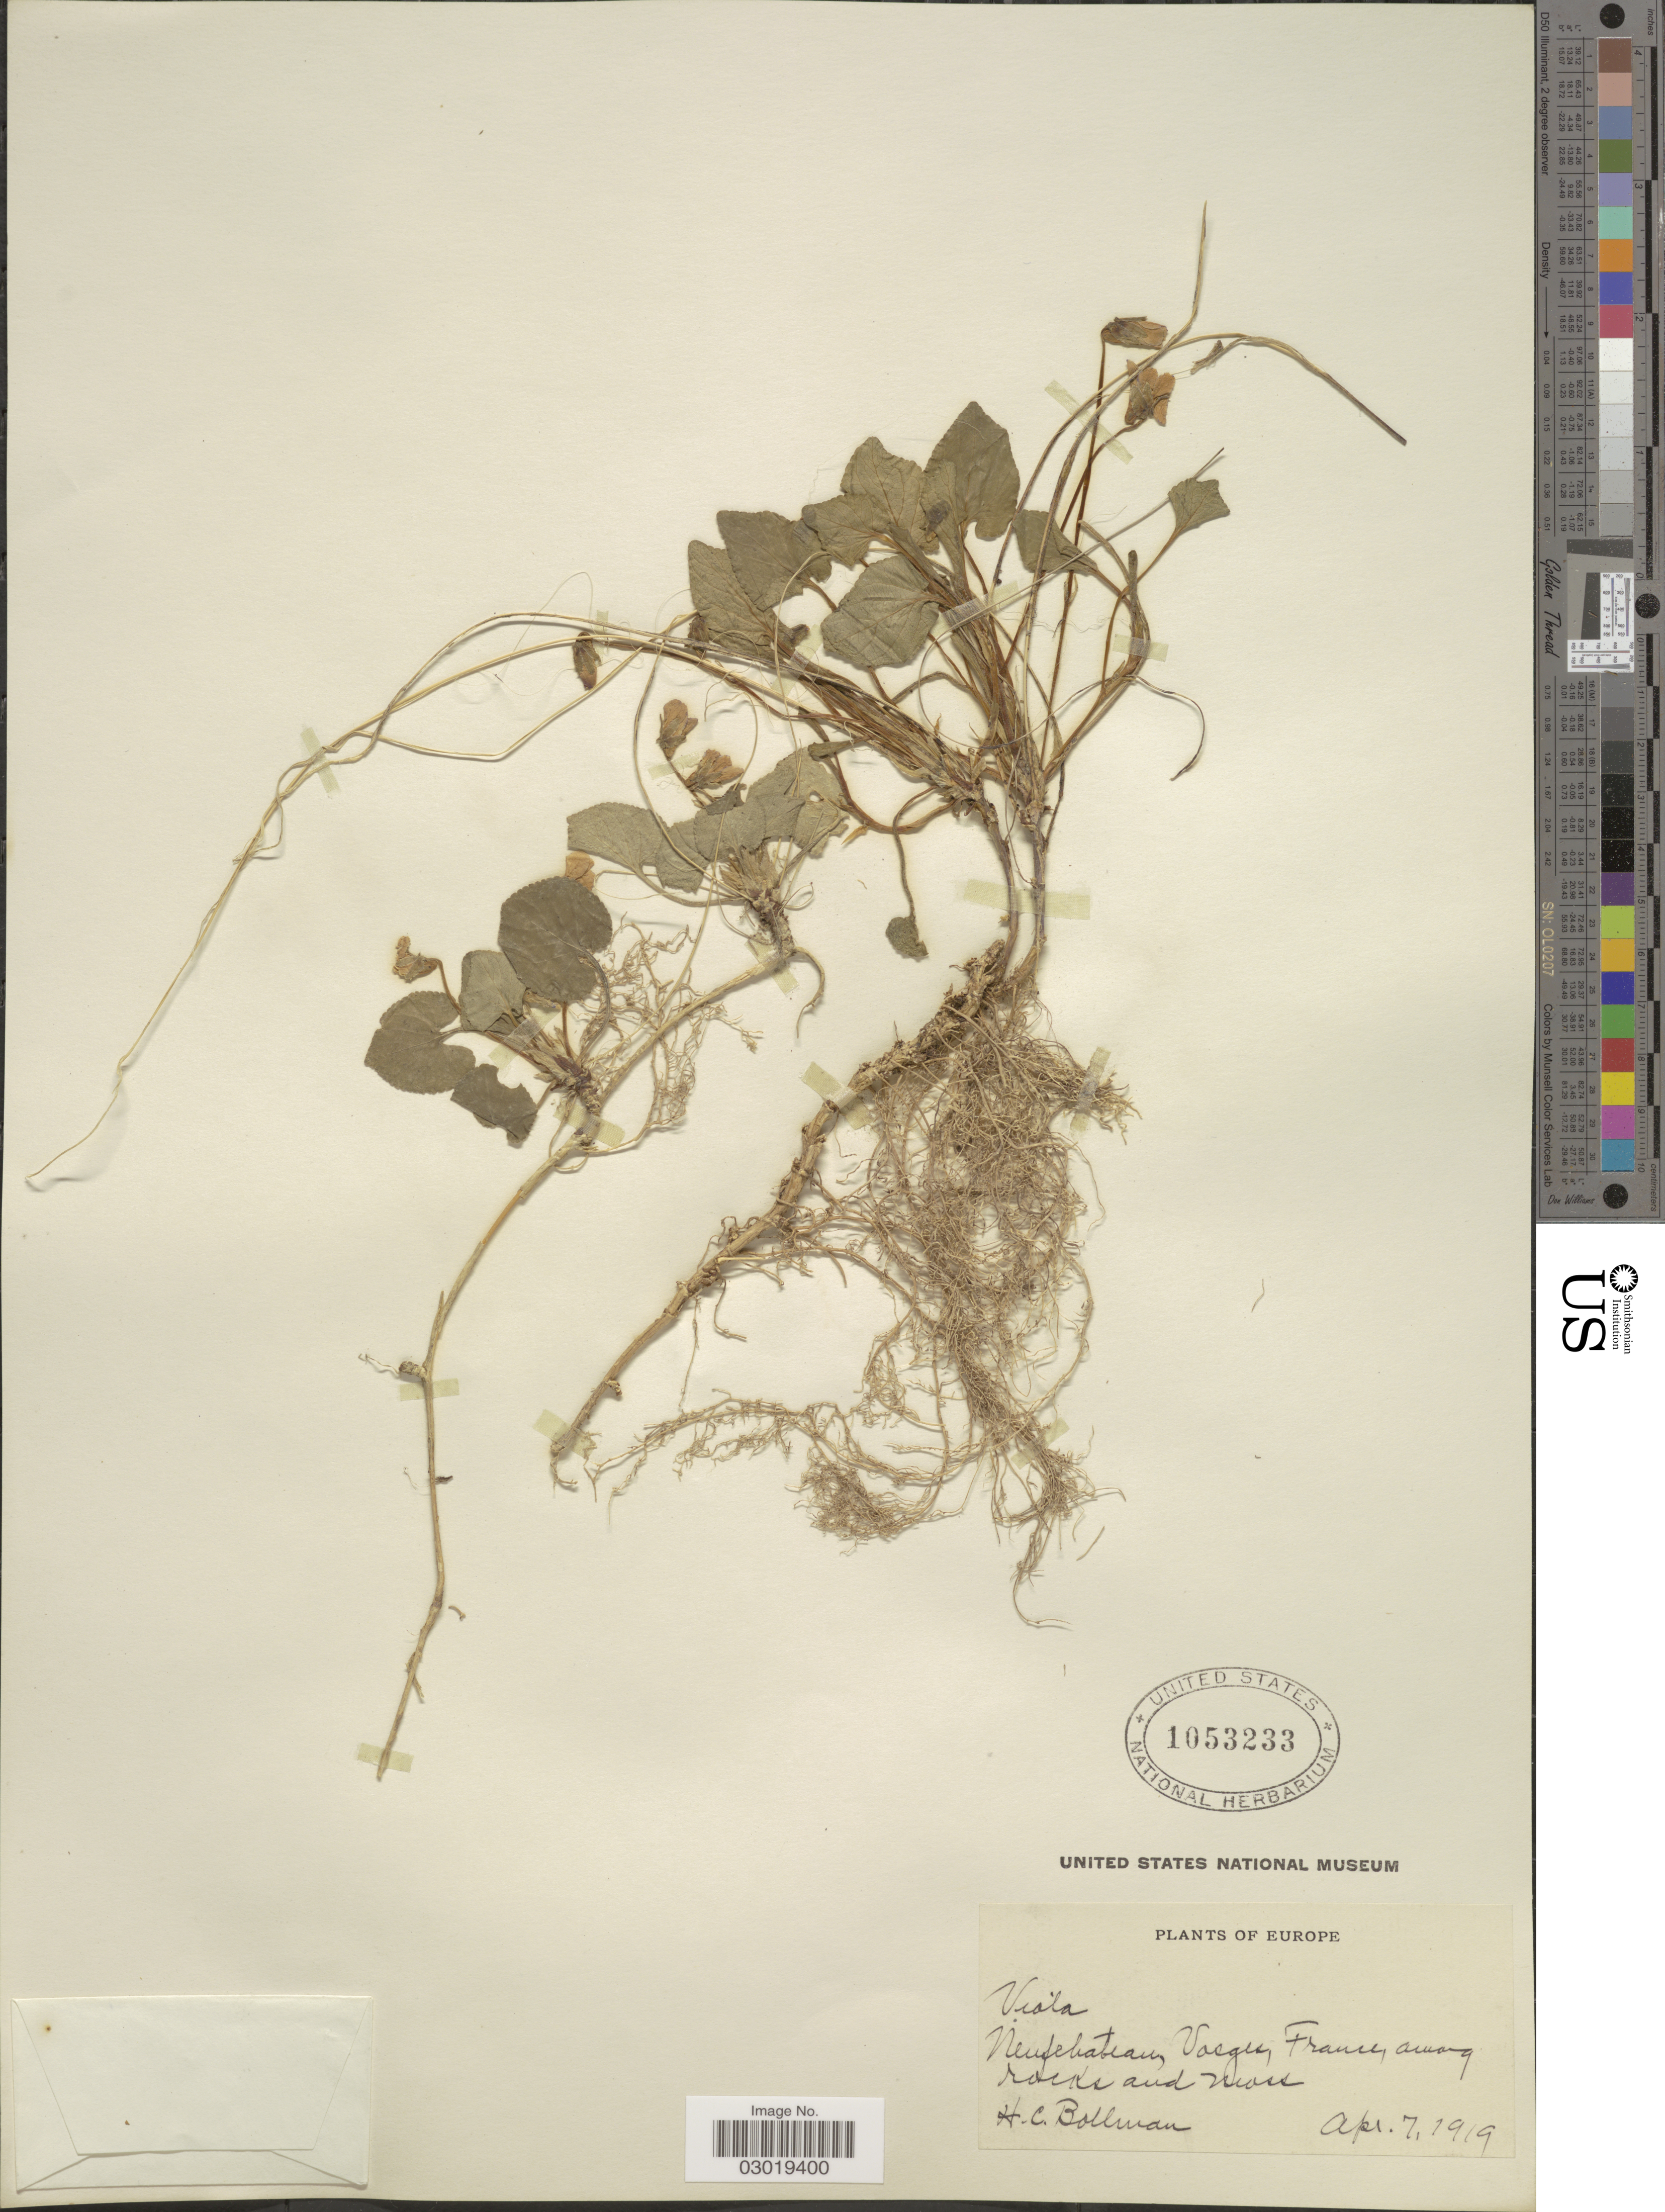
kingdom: Plantae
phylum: Tracheophyta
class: Magnoliopsida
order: Malpighiales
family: Violaceae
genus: Viola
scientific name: Viola sp.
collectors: H. C. Bollman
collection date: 1919-04-07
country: France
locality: Neufchateau, Vosges France.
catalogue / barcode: US 1053233